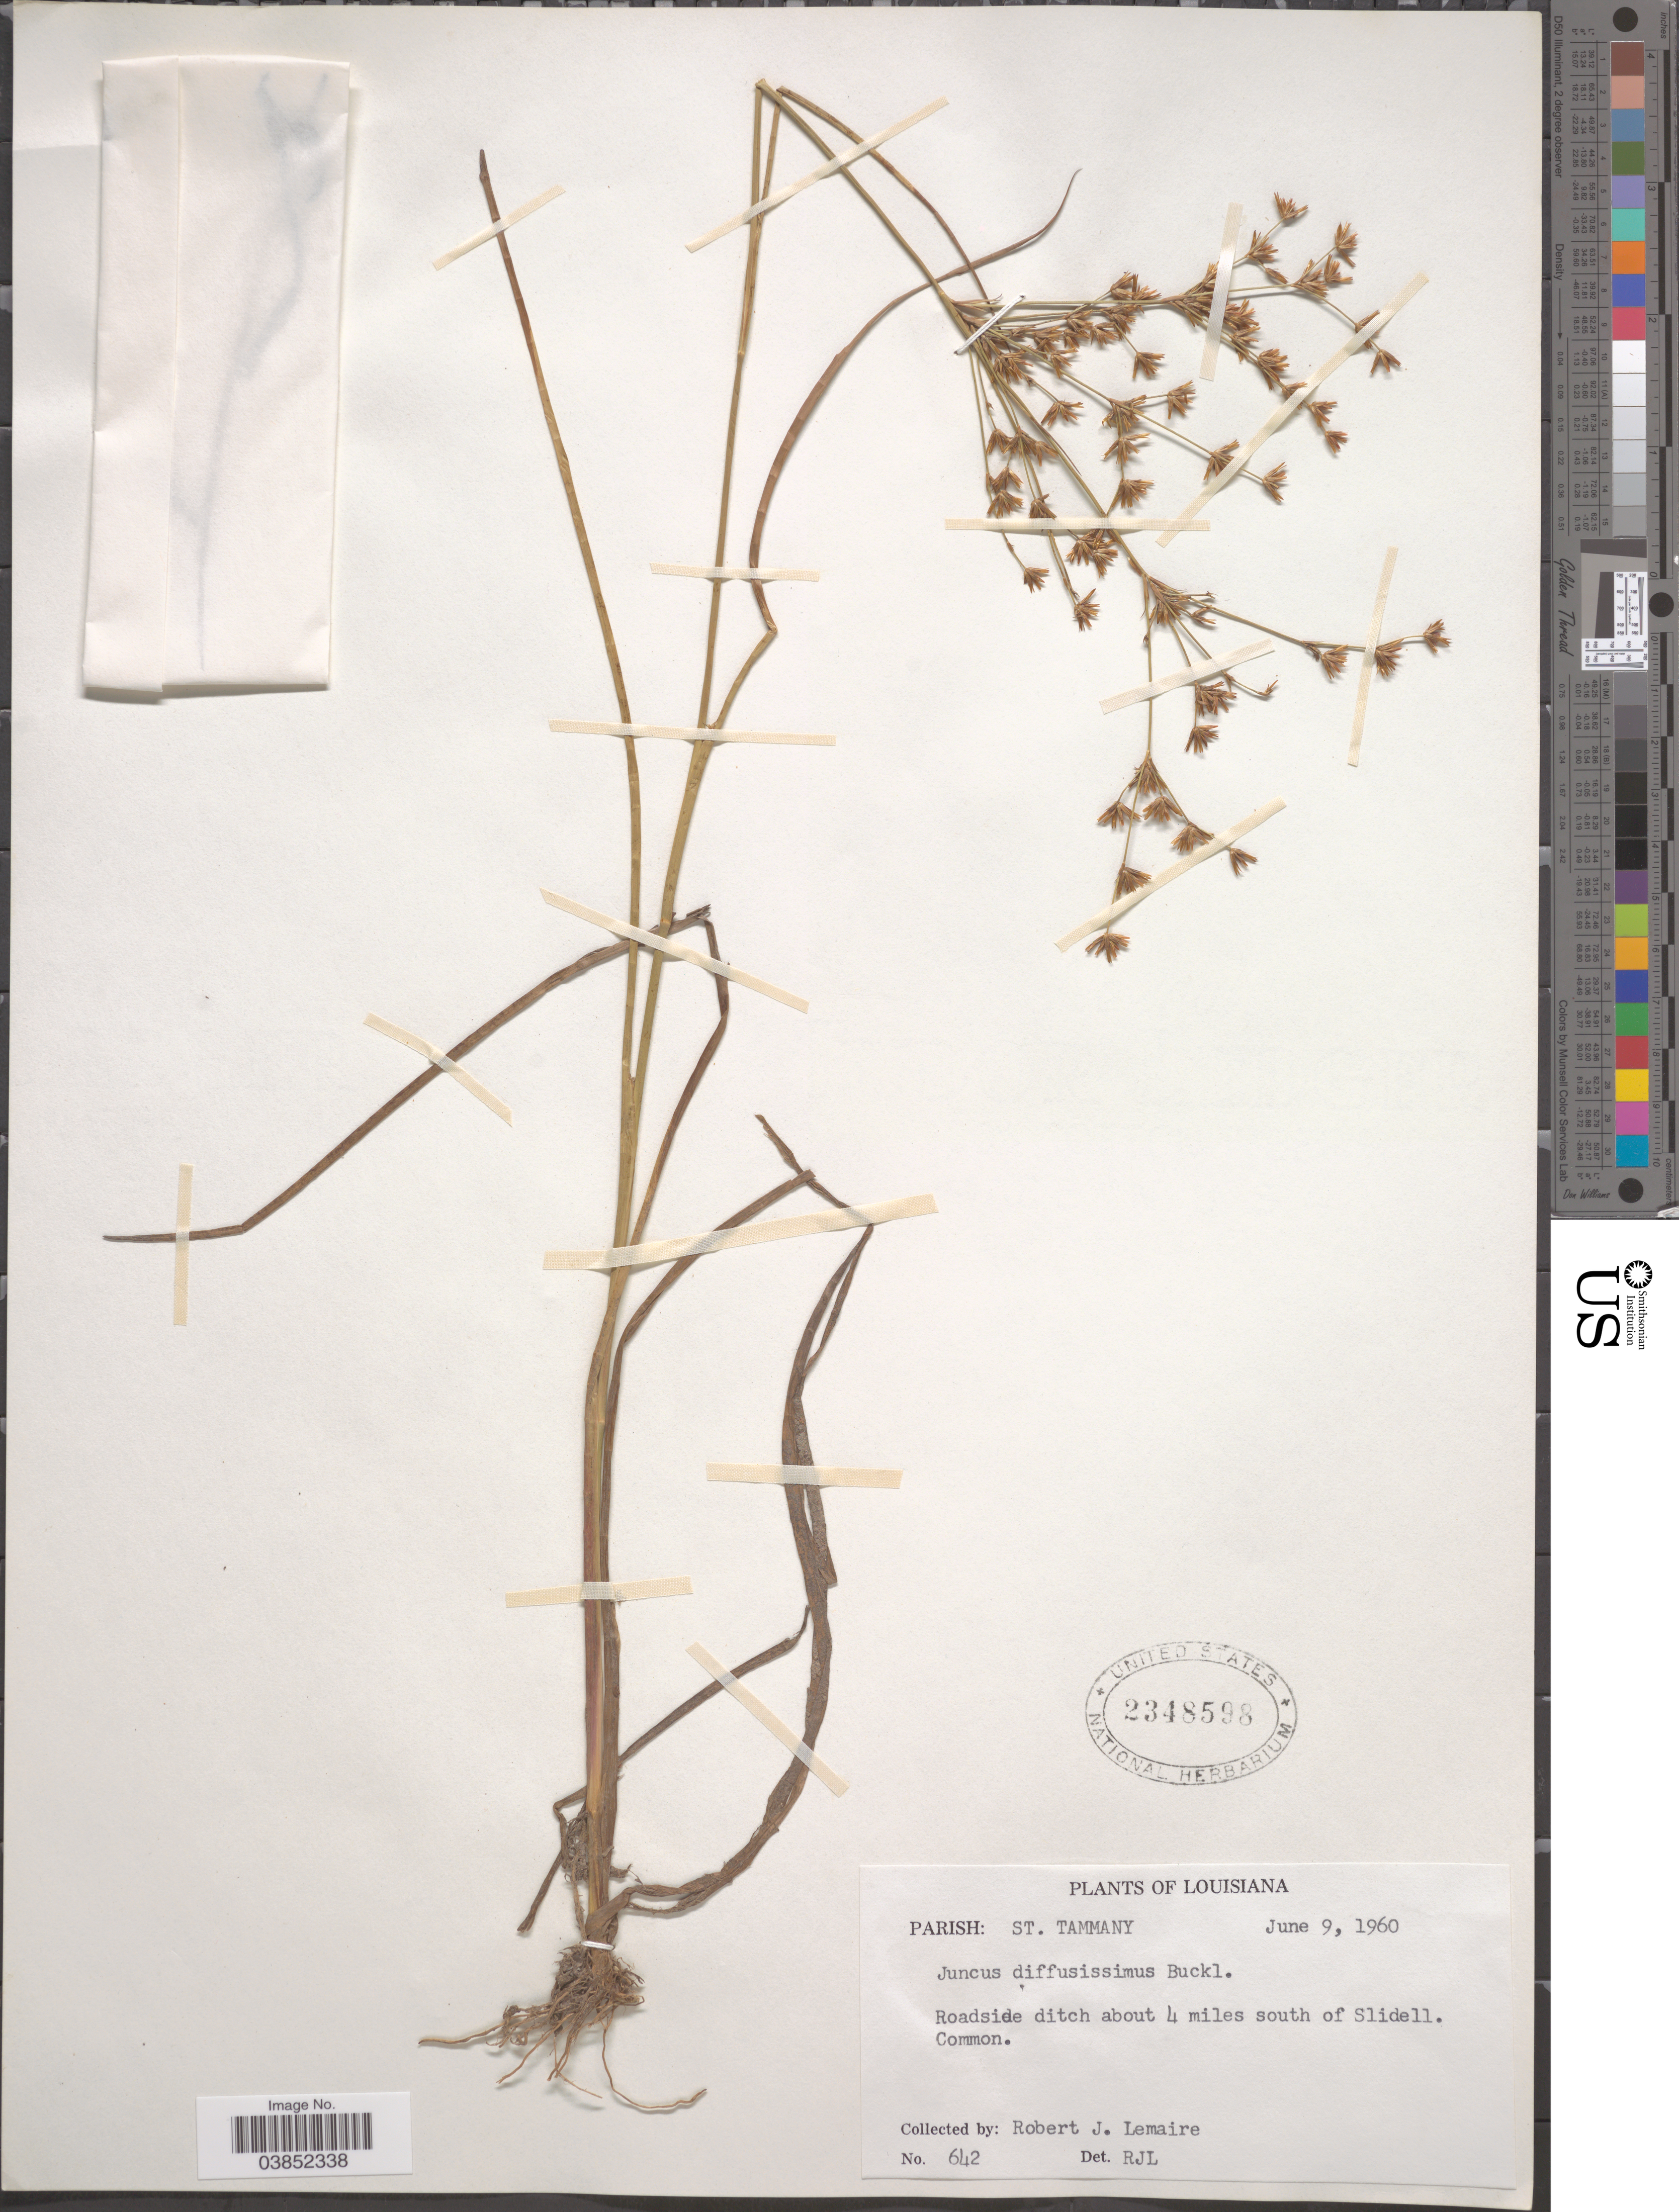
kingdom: Plantae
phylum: Tracheophyta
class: Liliopsida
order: Poales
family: Juncaceae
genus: Juncus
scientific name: Juncus diffusissimus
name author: Buckley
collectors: R. J. Lemaire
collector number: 642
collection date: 1960-06-09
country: United States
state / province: Louisiana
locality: Parish: St. Tammany. Roadside ditch about 4 miles south of Slidell.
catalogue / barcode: US 2348598